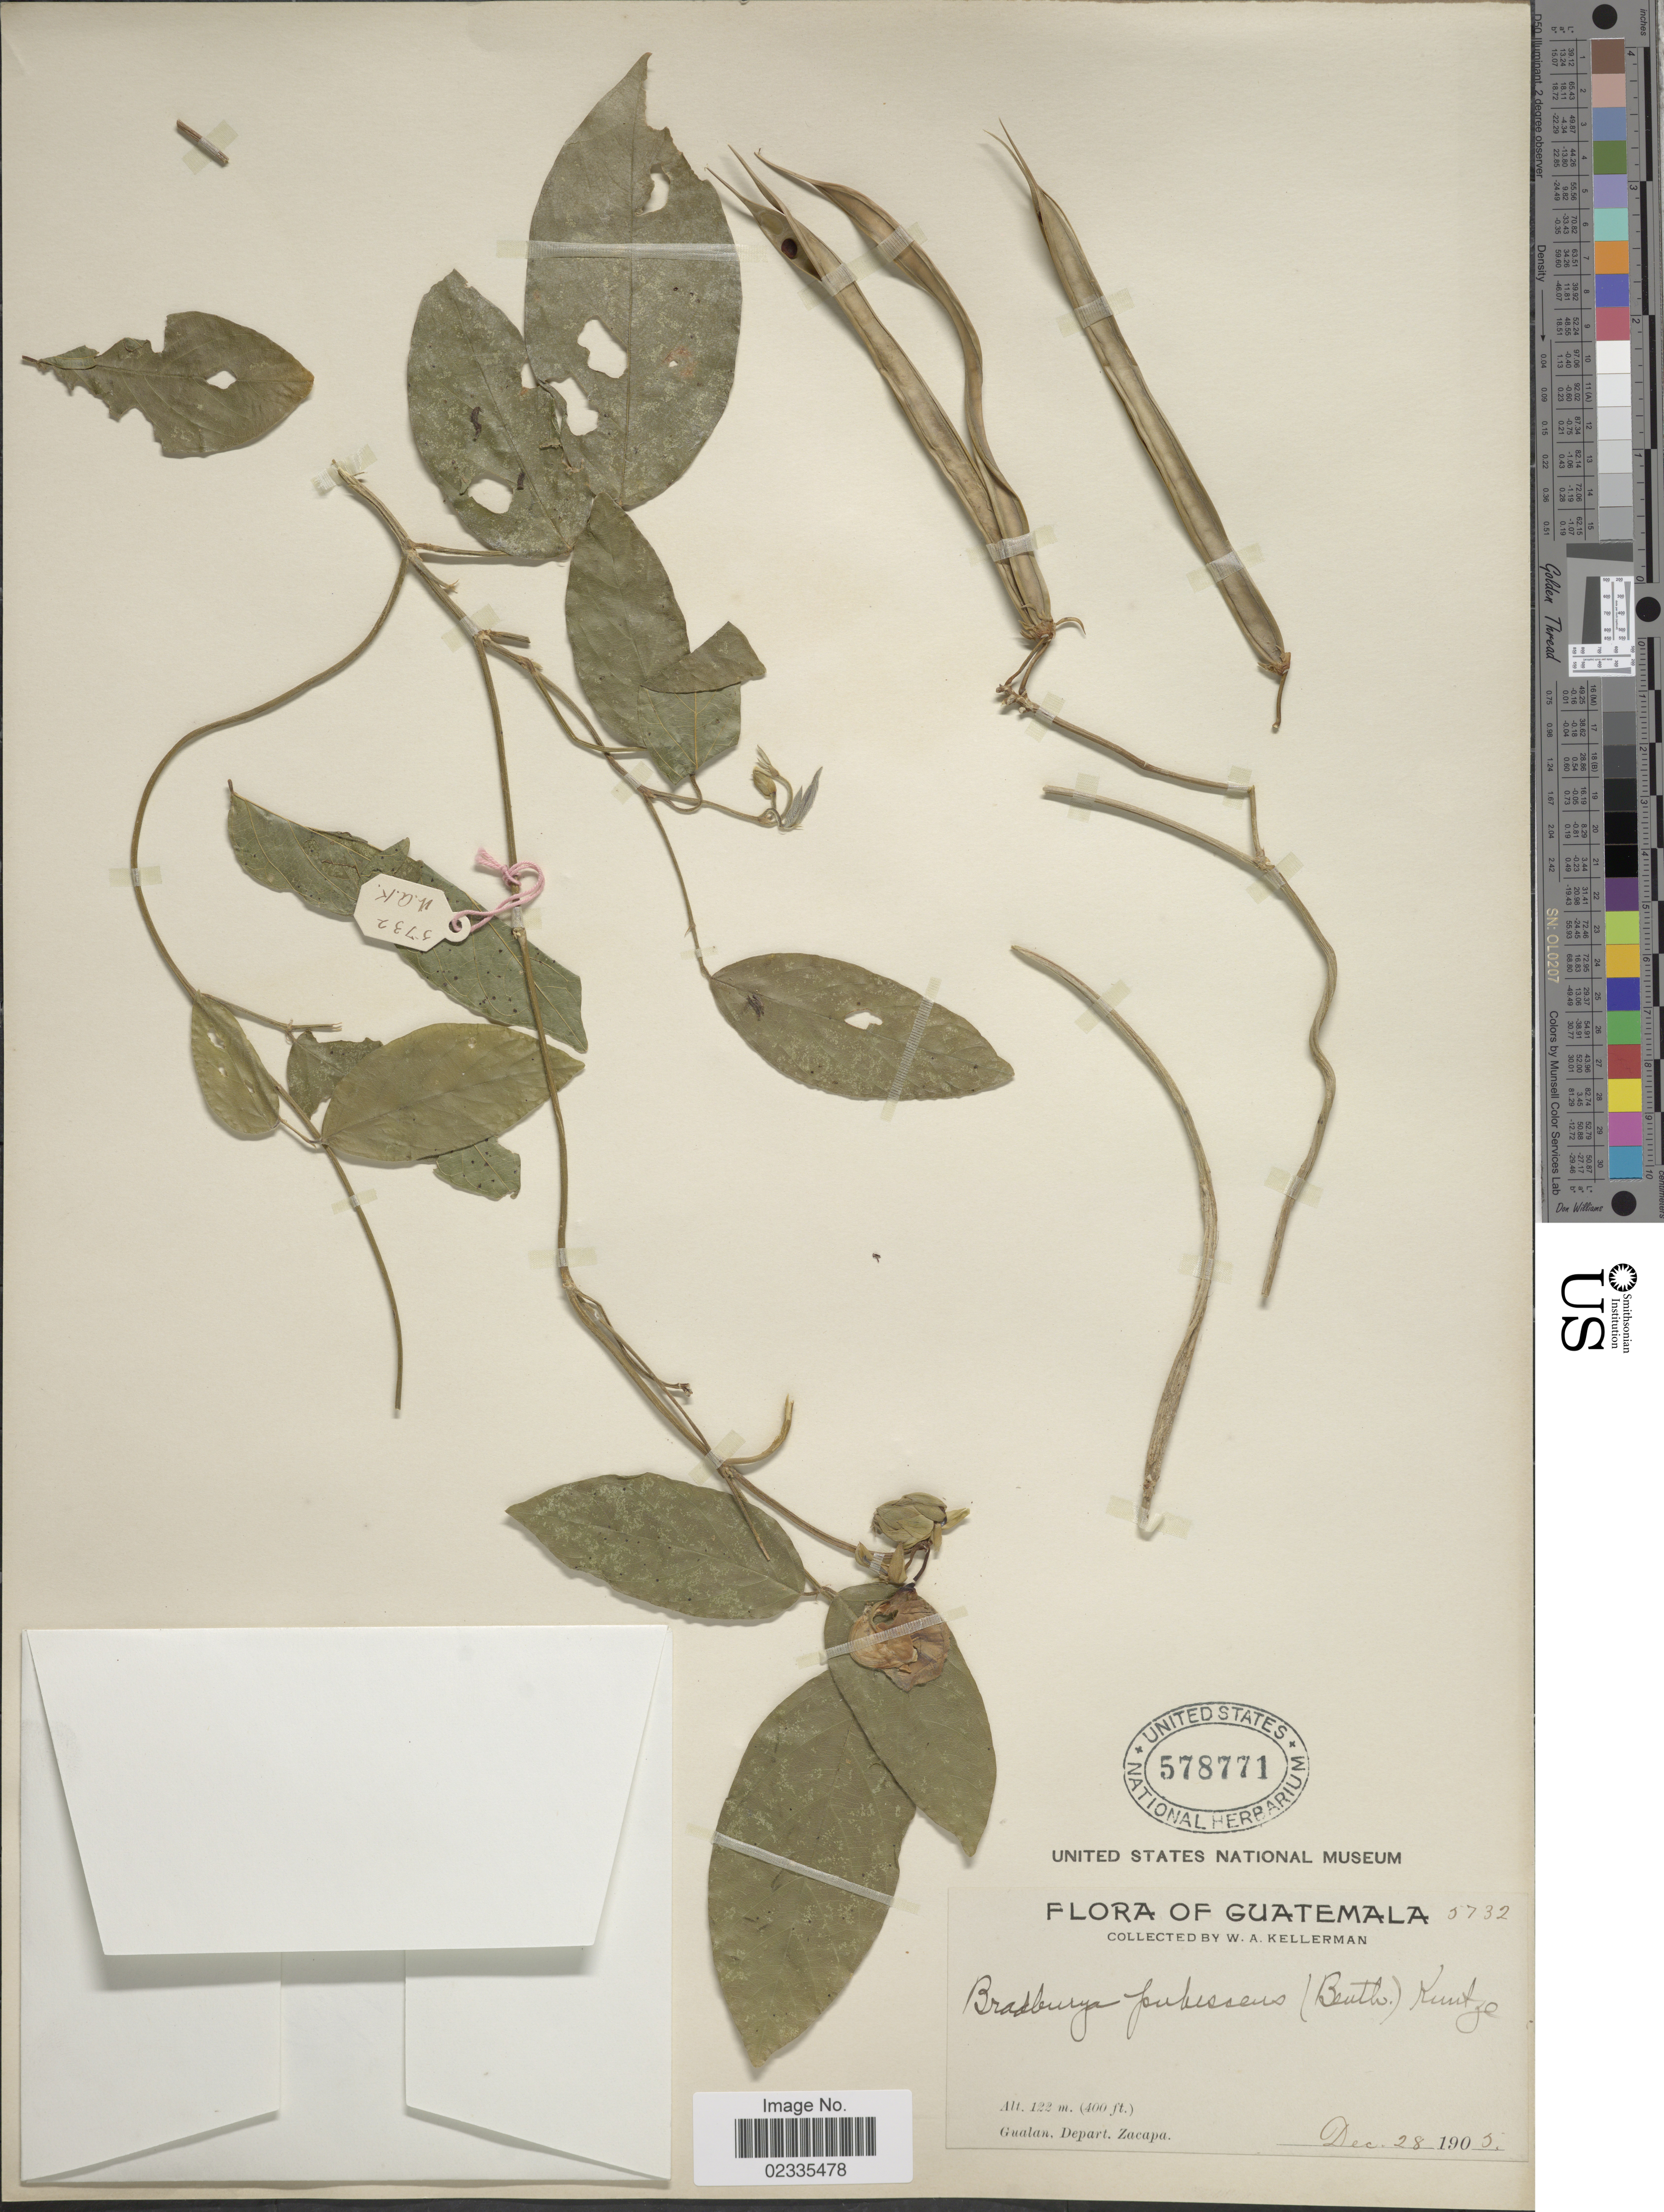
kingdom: Plantae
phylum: Tracheophyta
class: Magnoliopsida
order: Fabales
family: Fabaceae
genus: Centrosema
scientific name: Centrosema pubescens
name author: Benth.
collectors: W. Kellerman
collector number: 5732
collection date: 1905-12-28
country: Guatemala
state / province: Zacapa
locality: Gualan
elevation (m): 122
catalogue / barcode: US 578771